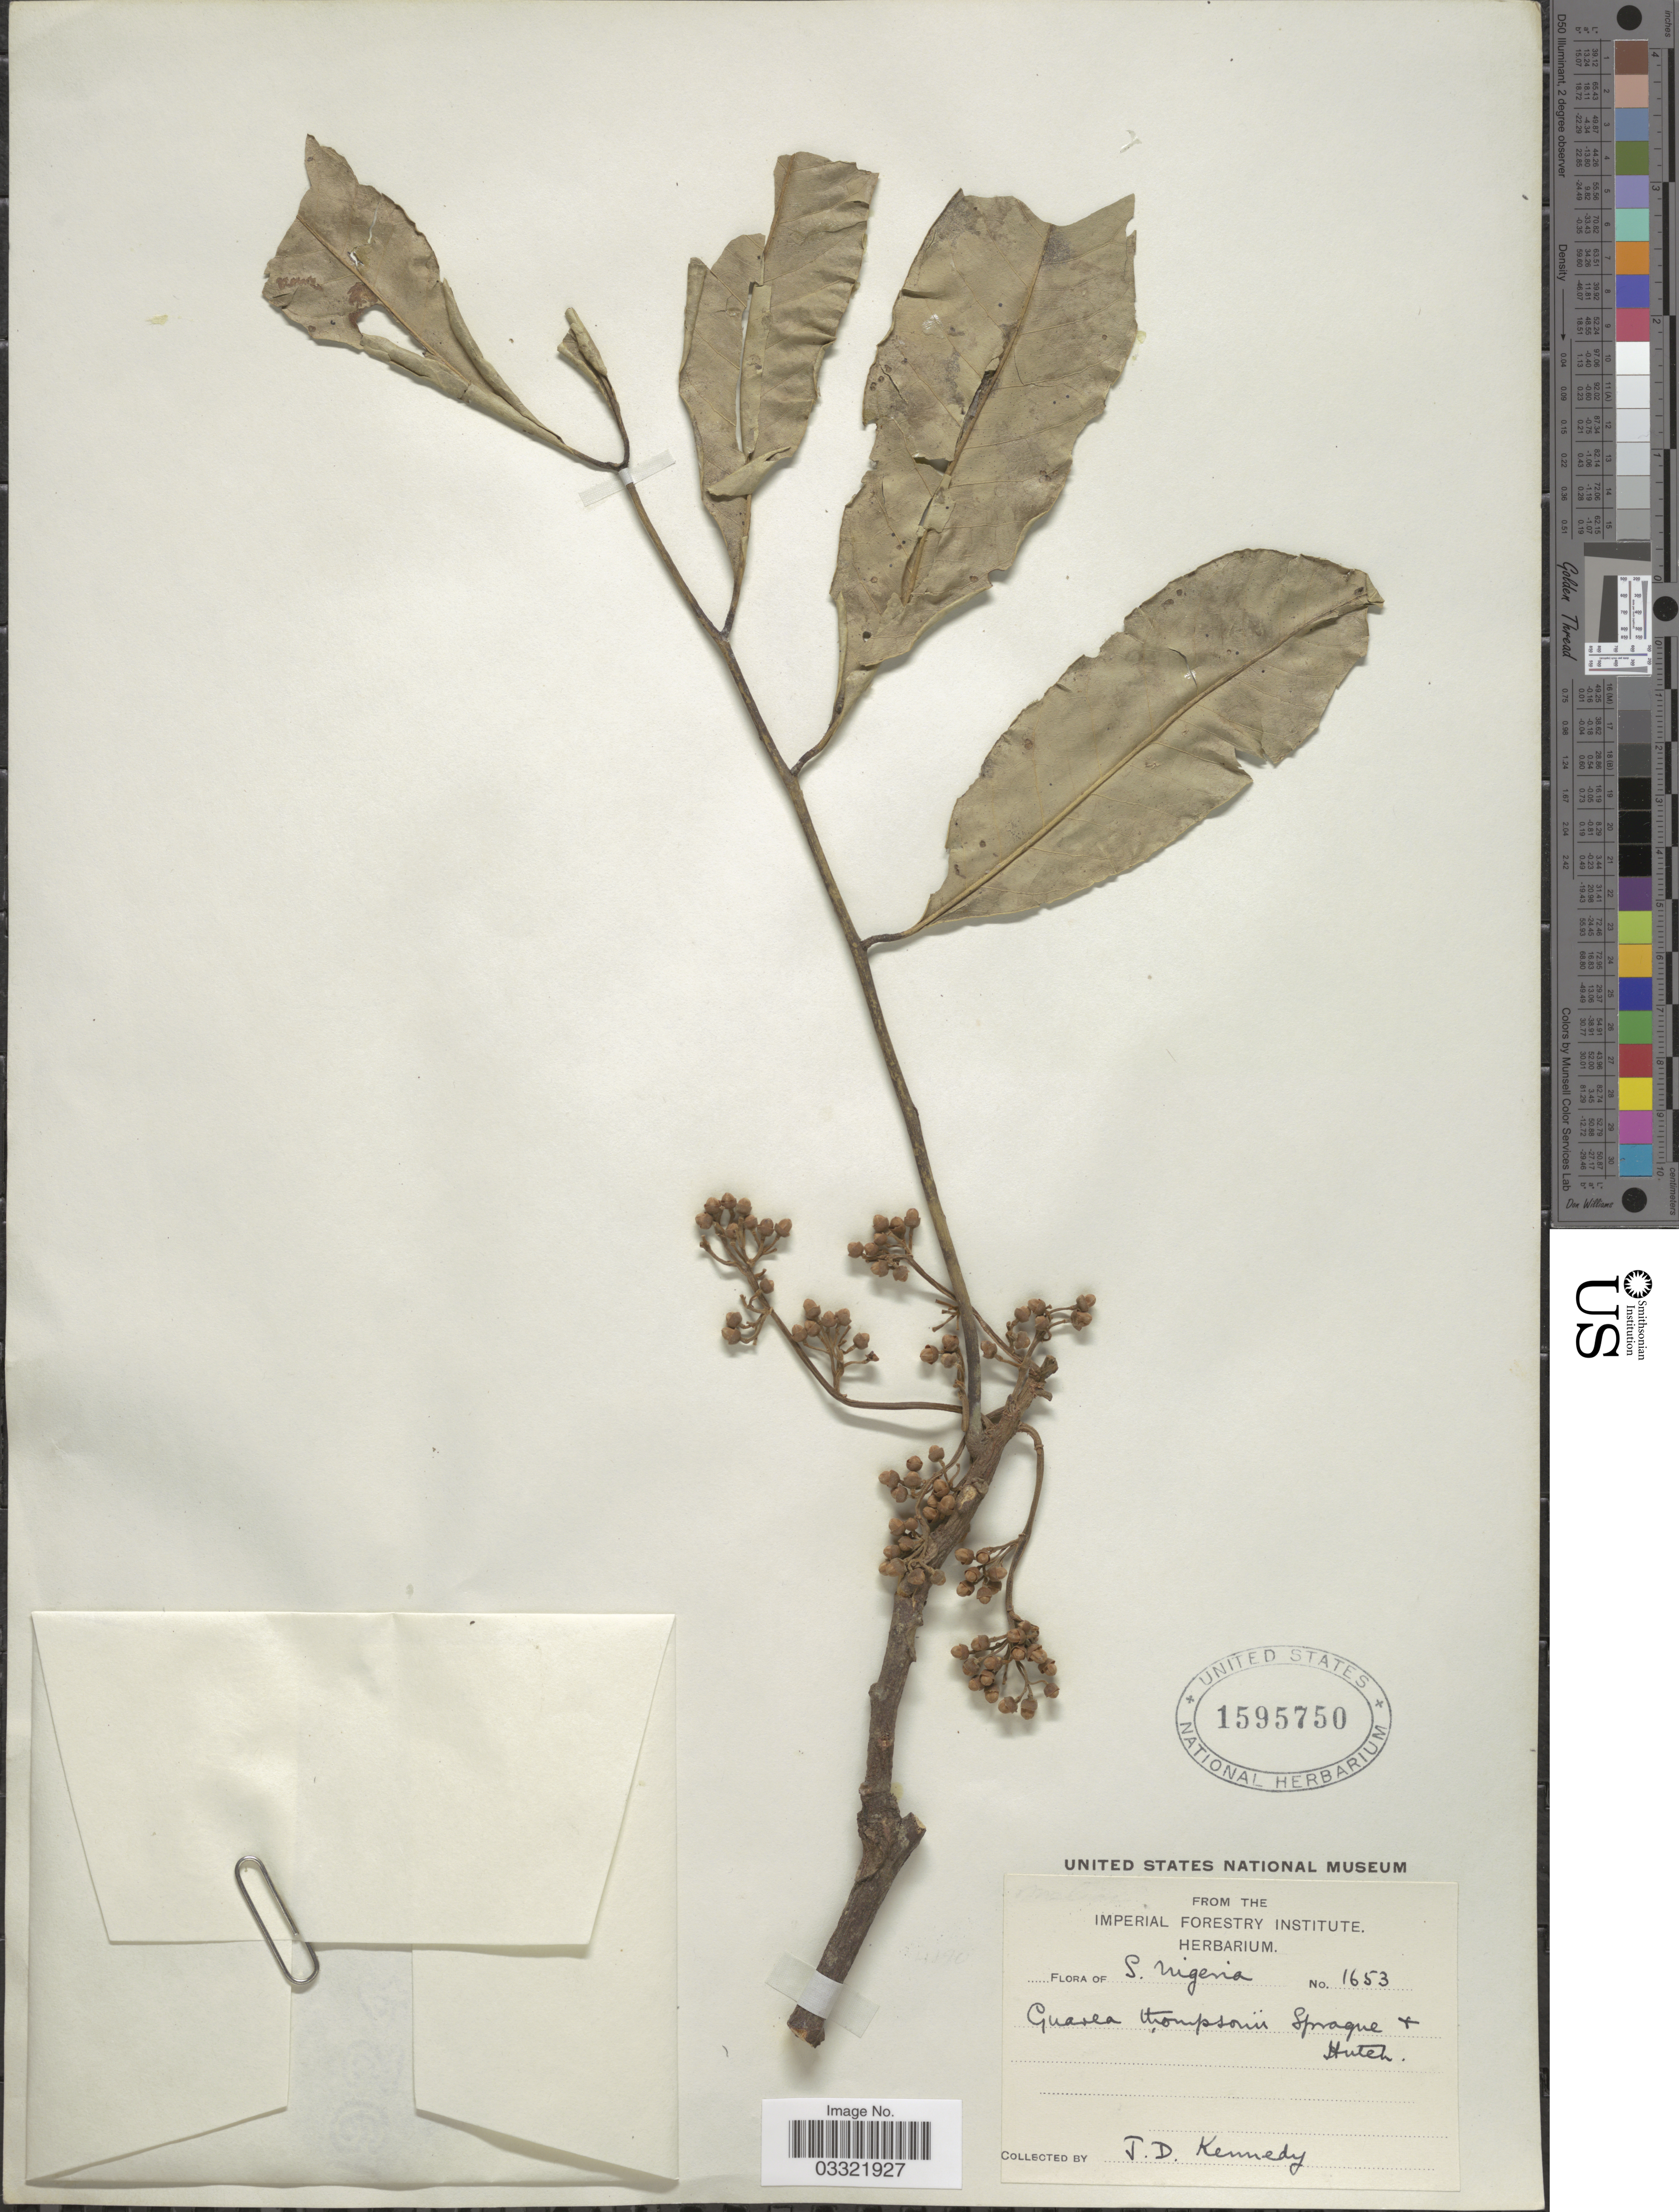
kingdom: Plantae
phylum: Tracheophyta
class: Magnoliopsida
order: Sapindales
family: Meliaceae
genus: Leplaea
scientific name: Leplaea thompsonii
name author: (Sprague & Hutch.) Koenen & J.J. de Wilde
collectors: J. D. Kennedy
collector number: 1653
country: Nigeria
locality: S. Nigeria.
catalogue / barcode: US 1595750